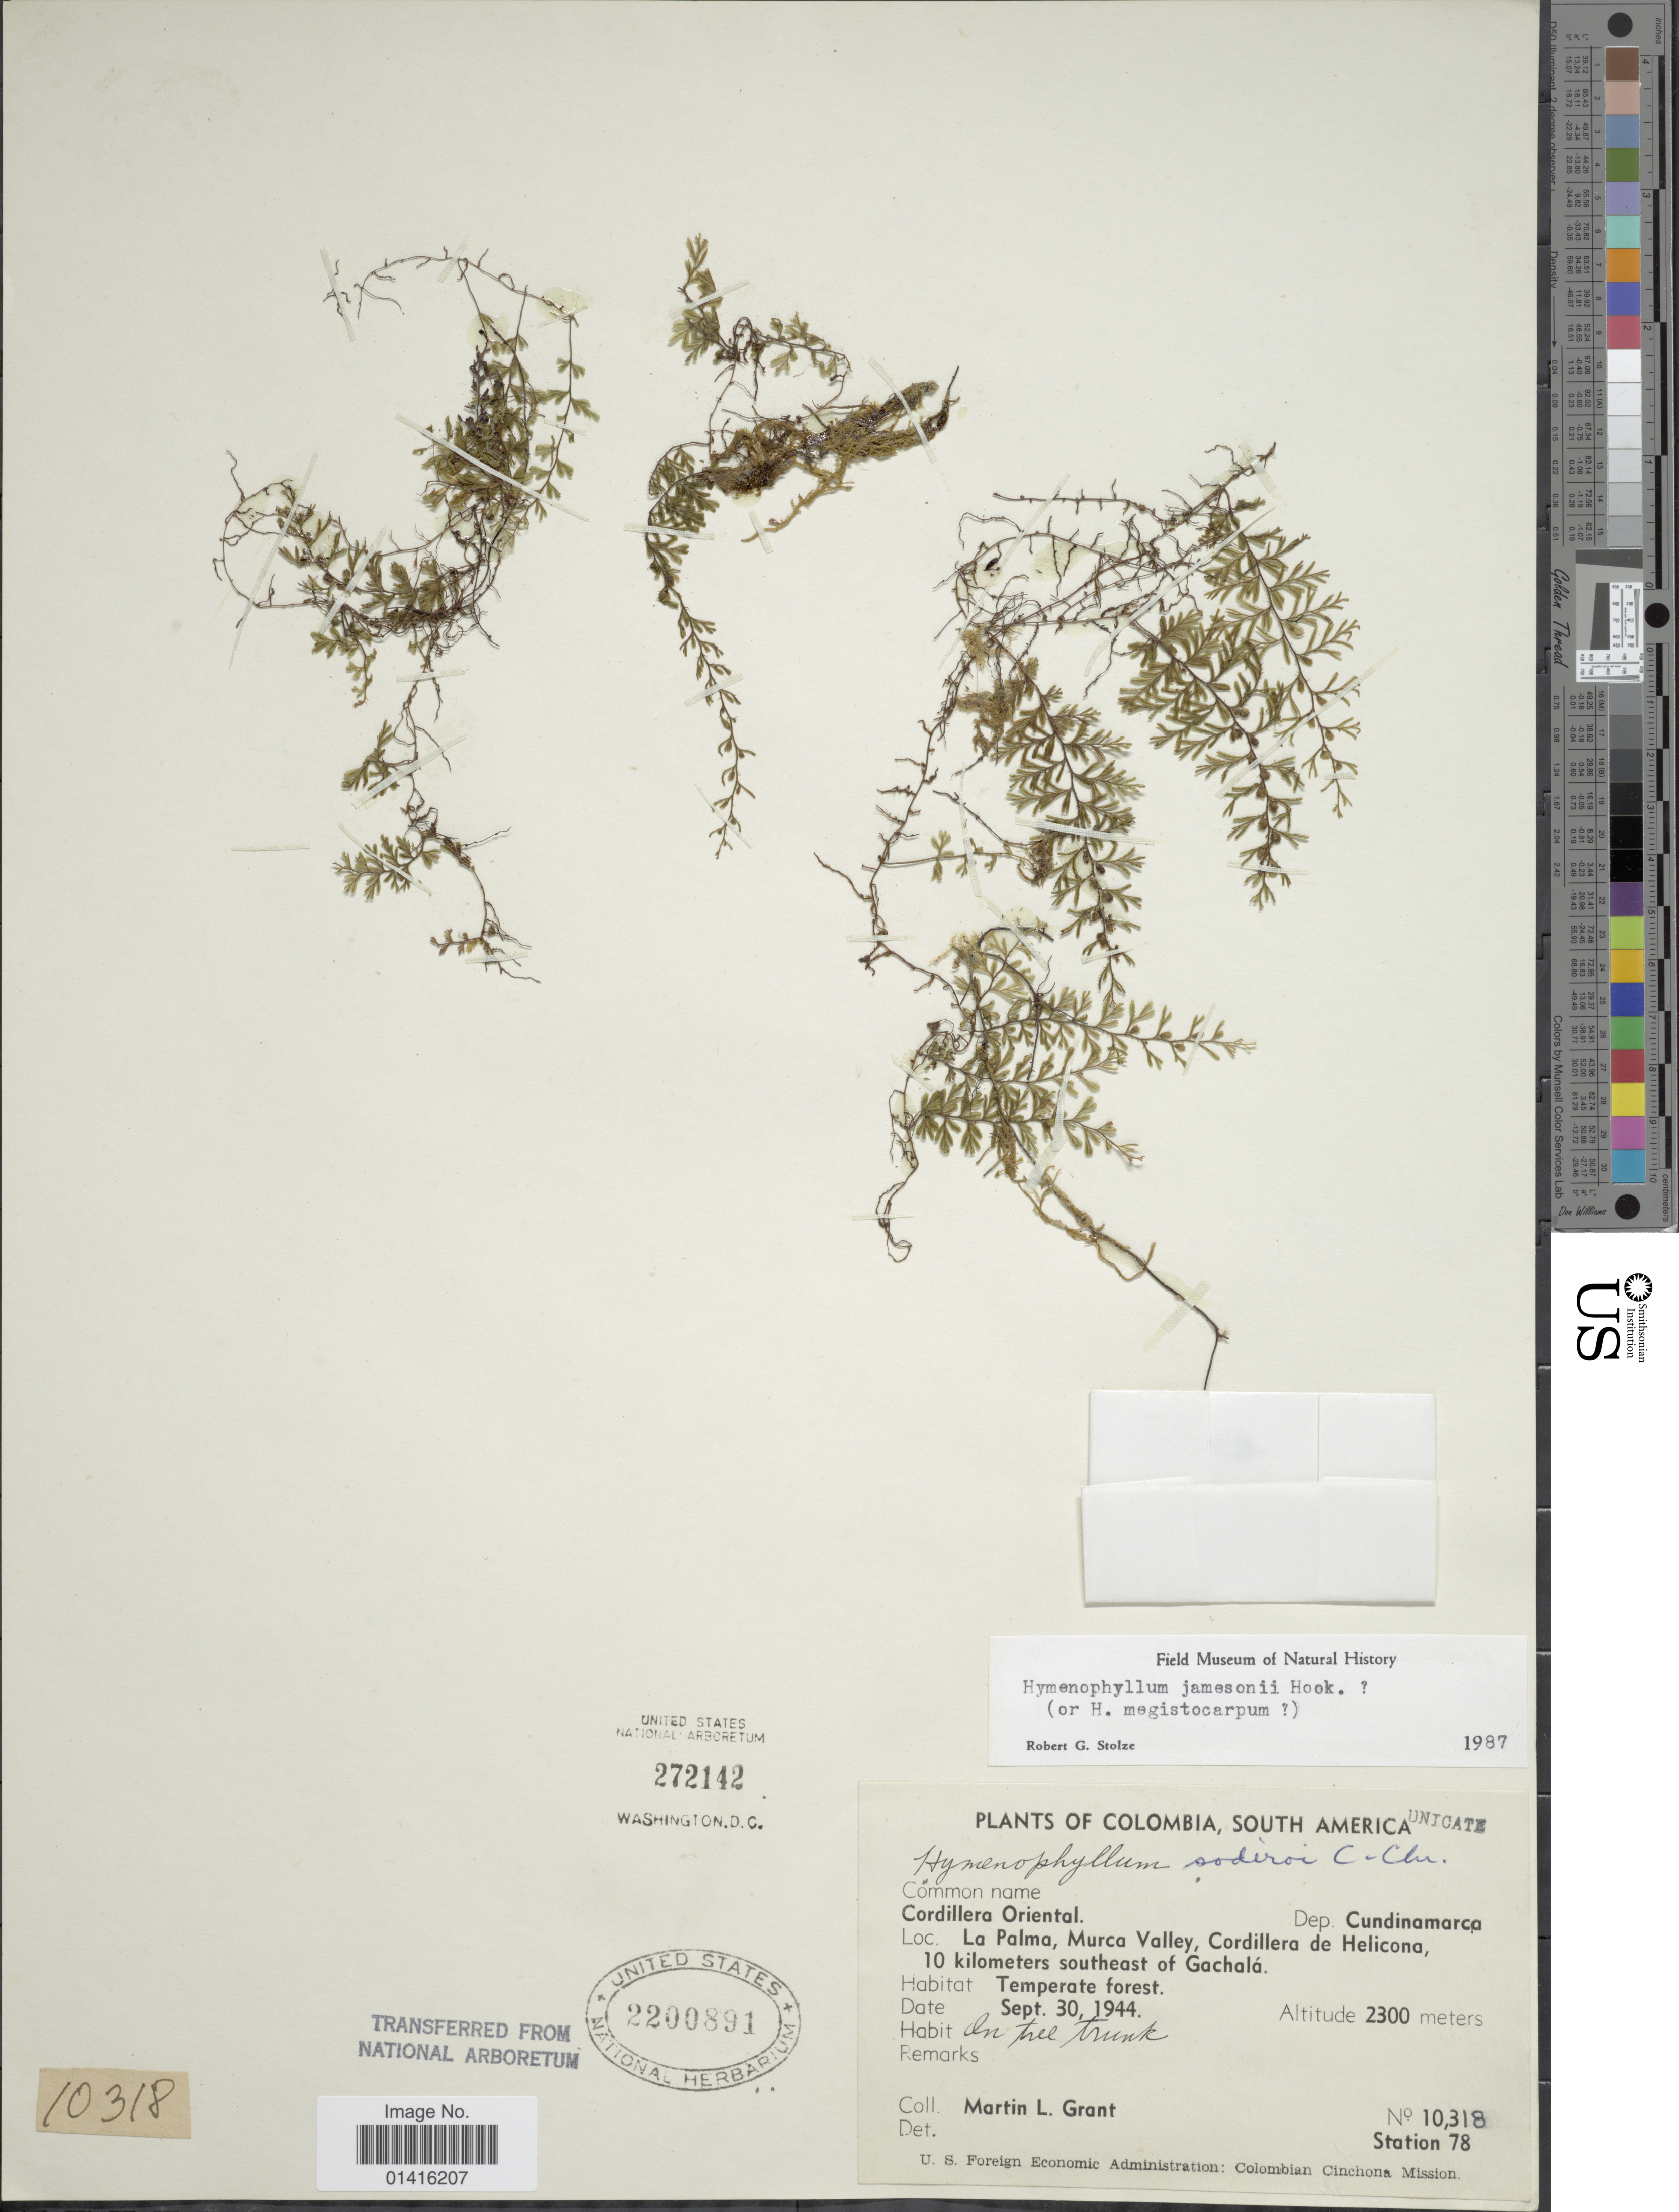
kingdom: Plantae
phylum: Tracheophyta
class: Polypodiopsida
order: Hymenophyllales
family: Hymenophyllaceae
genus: Hymenophyllum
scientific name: Hymenophyllum jamesonii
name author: Hook.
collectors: M. L. Grant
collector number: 10318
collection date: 1944-09-30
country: Colombia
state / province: Cundinamarca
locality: Cordillera Orientalm La Palma, Murca Valley, Cordillera de Helicona, 10 kilometers southeast of Gachalá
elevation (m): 2300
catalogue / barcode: US 2200891